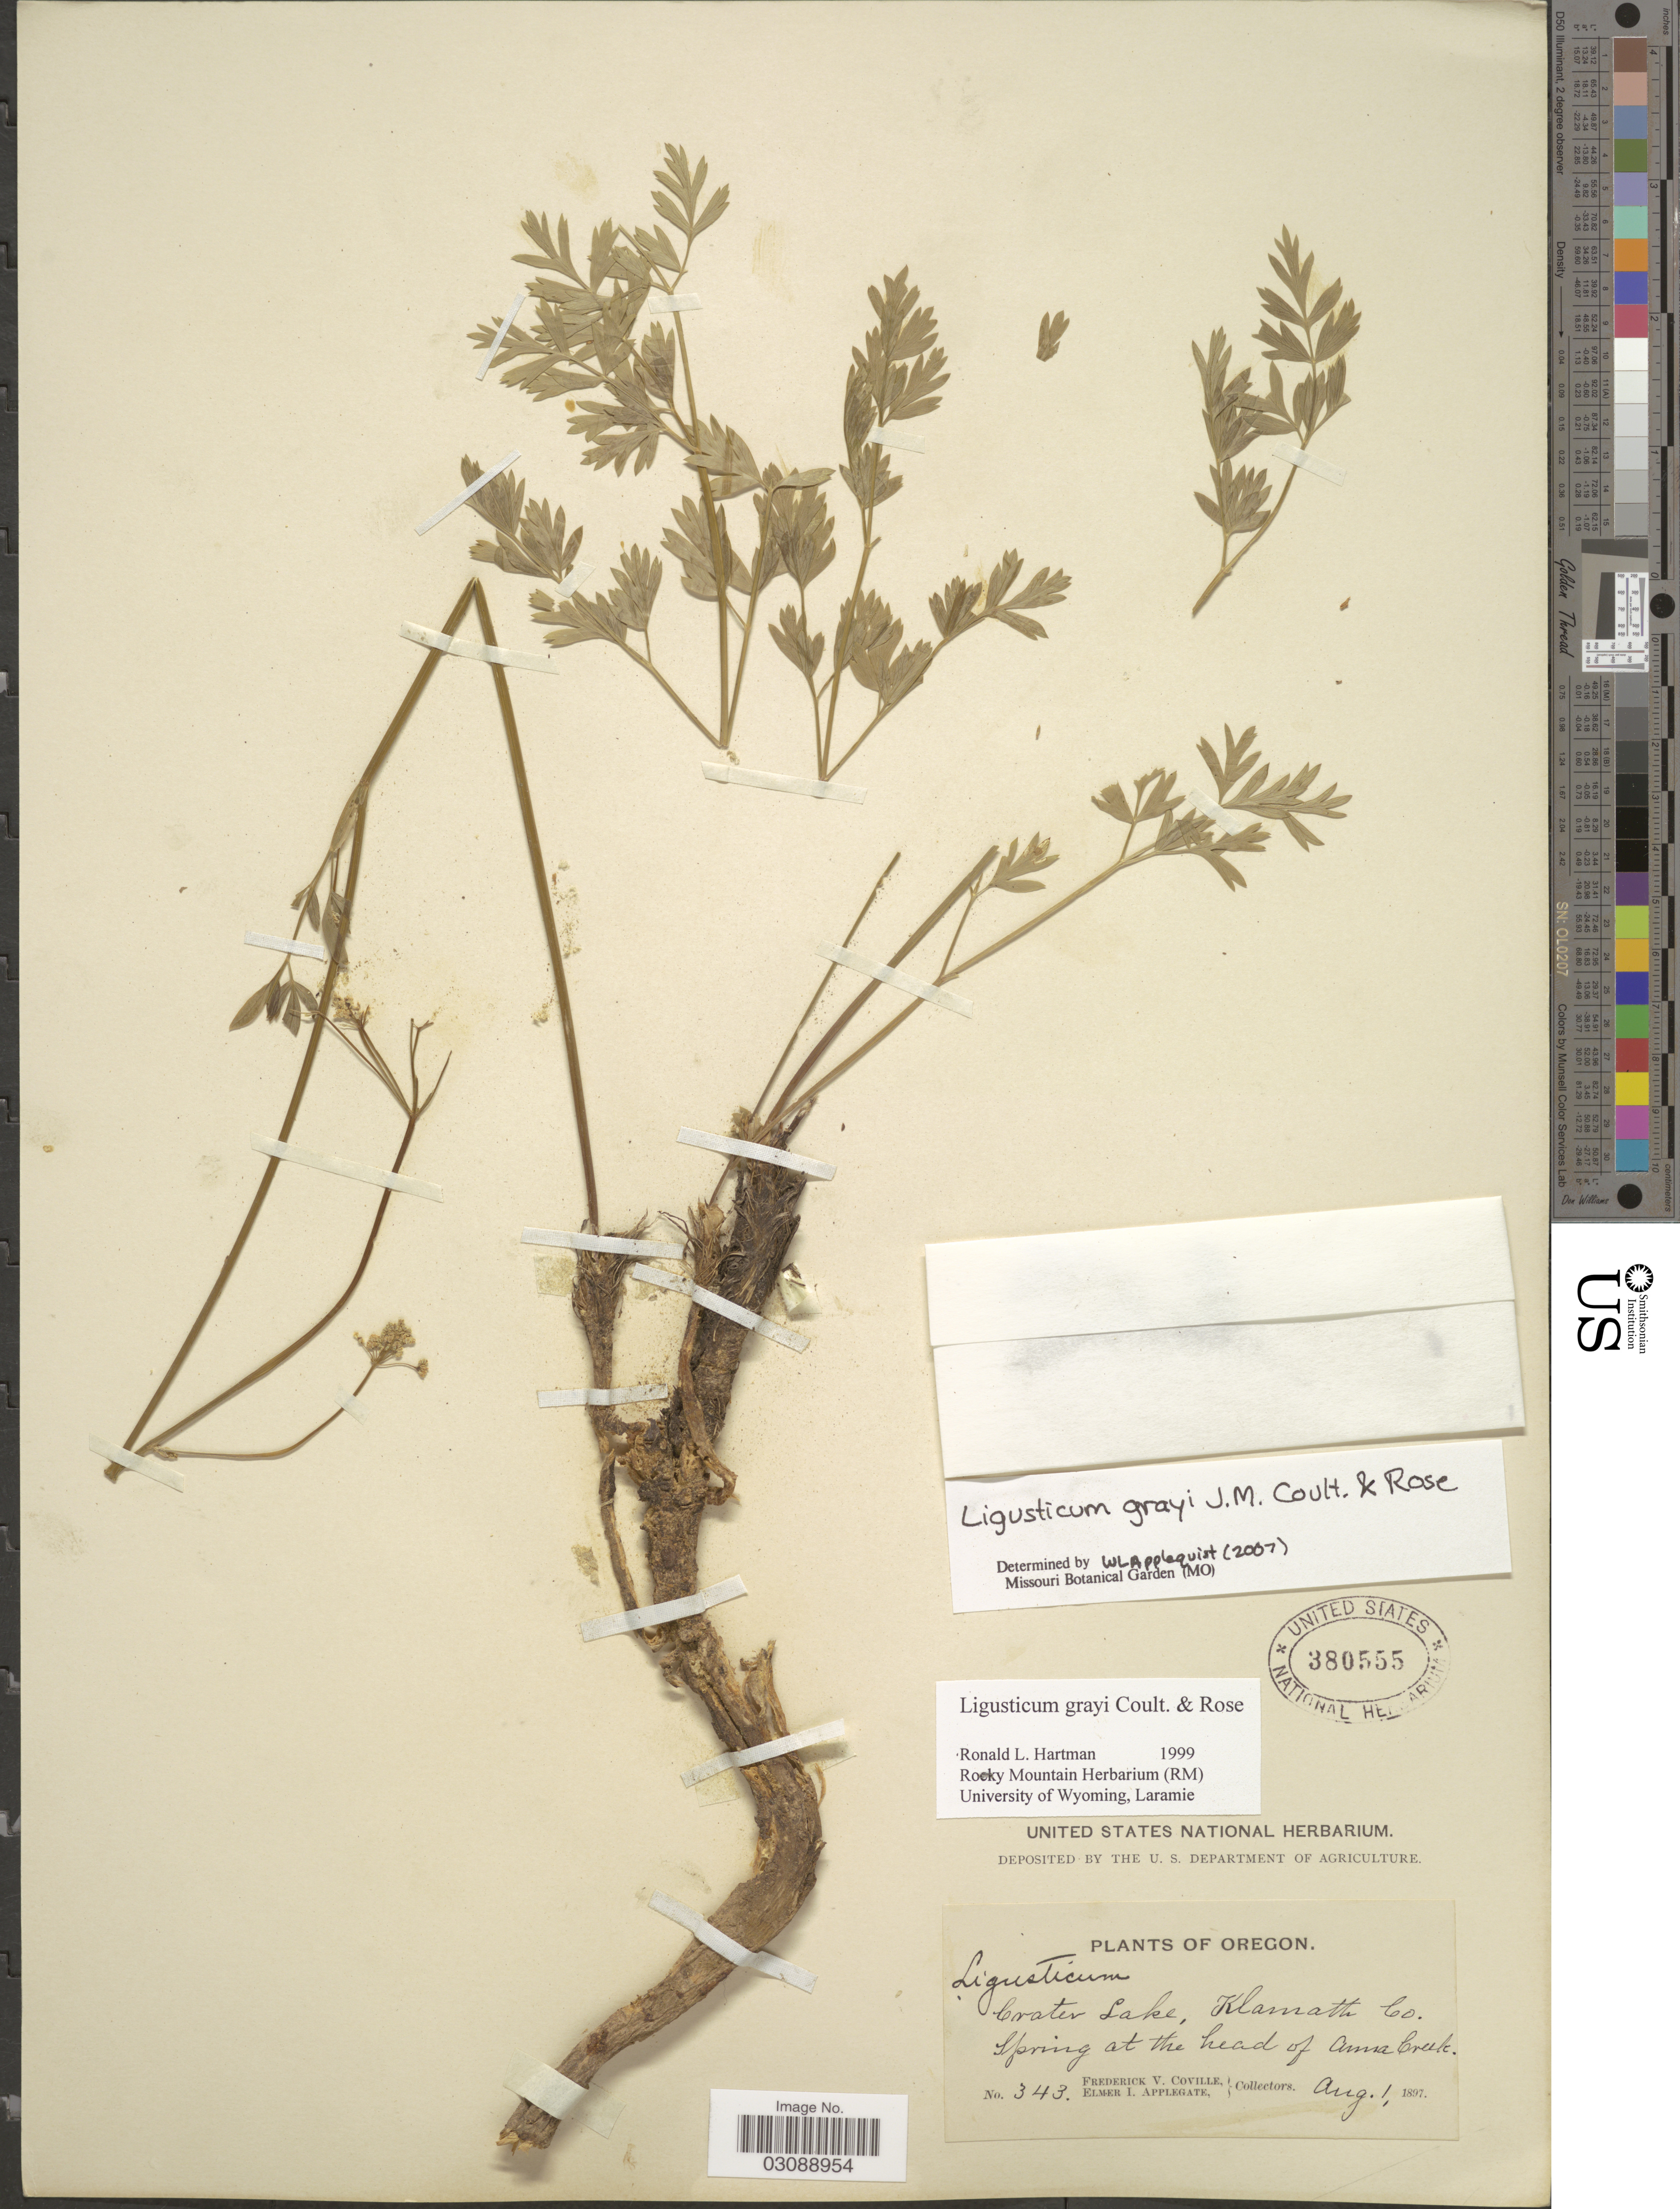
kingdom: Plantae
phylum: Tracheophyta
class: Magnoliopsida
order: Apiales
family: Apiaceae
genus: Ligusticum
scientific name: Ligusticum grayi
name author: J.M. Coult. & Rose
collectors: F. V. Coville & E. I. Applegate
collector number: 343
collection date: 1897-08-01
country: United States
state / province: Oregon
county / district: Klamath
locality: Crater Lake, Klamath Co. Spring at the head of Anna Creek.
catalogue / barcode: US 380555